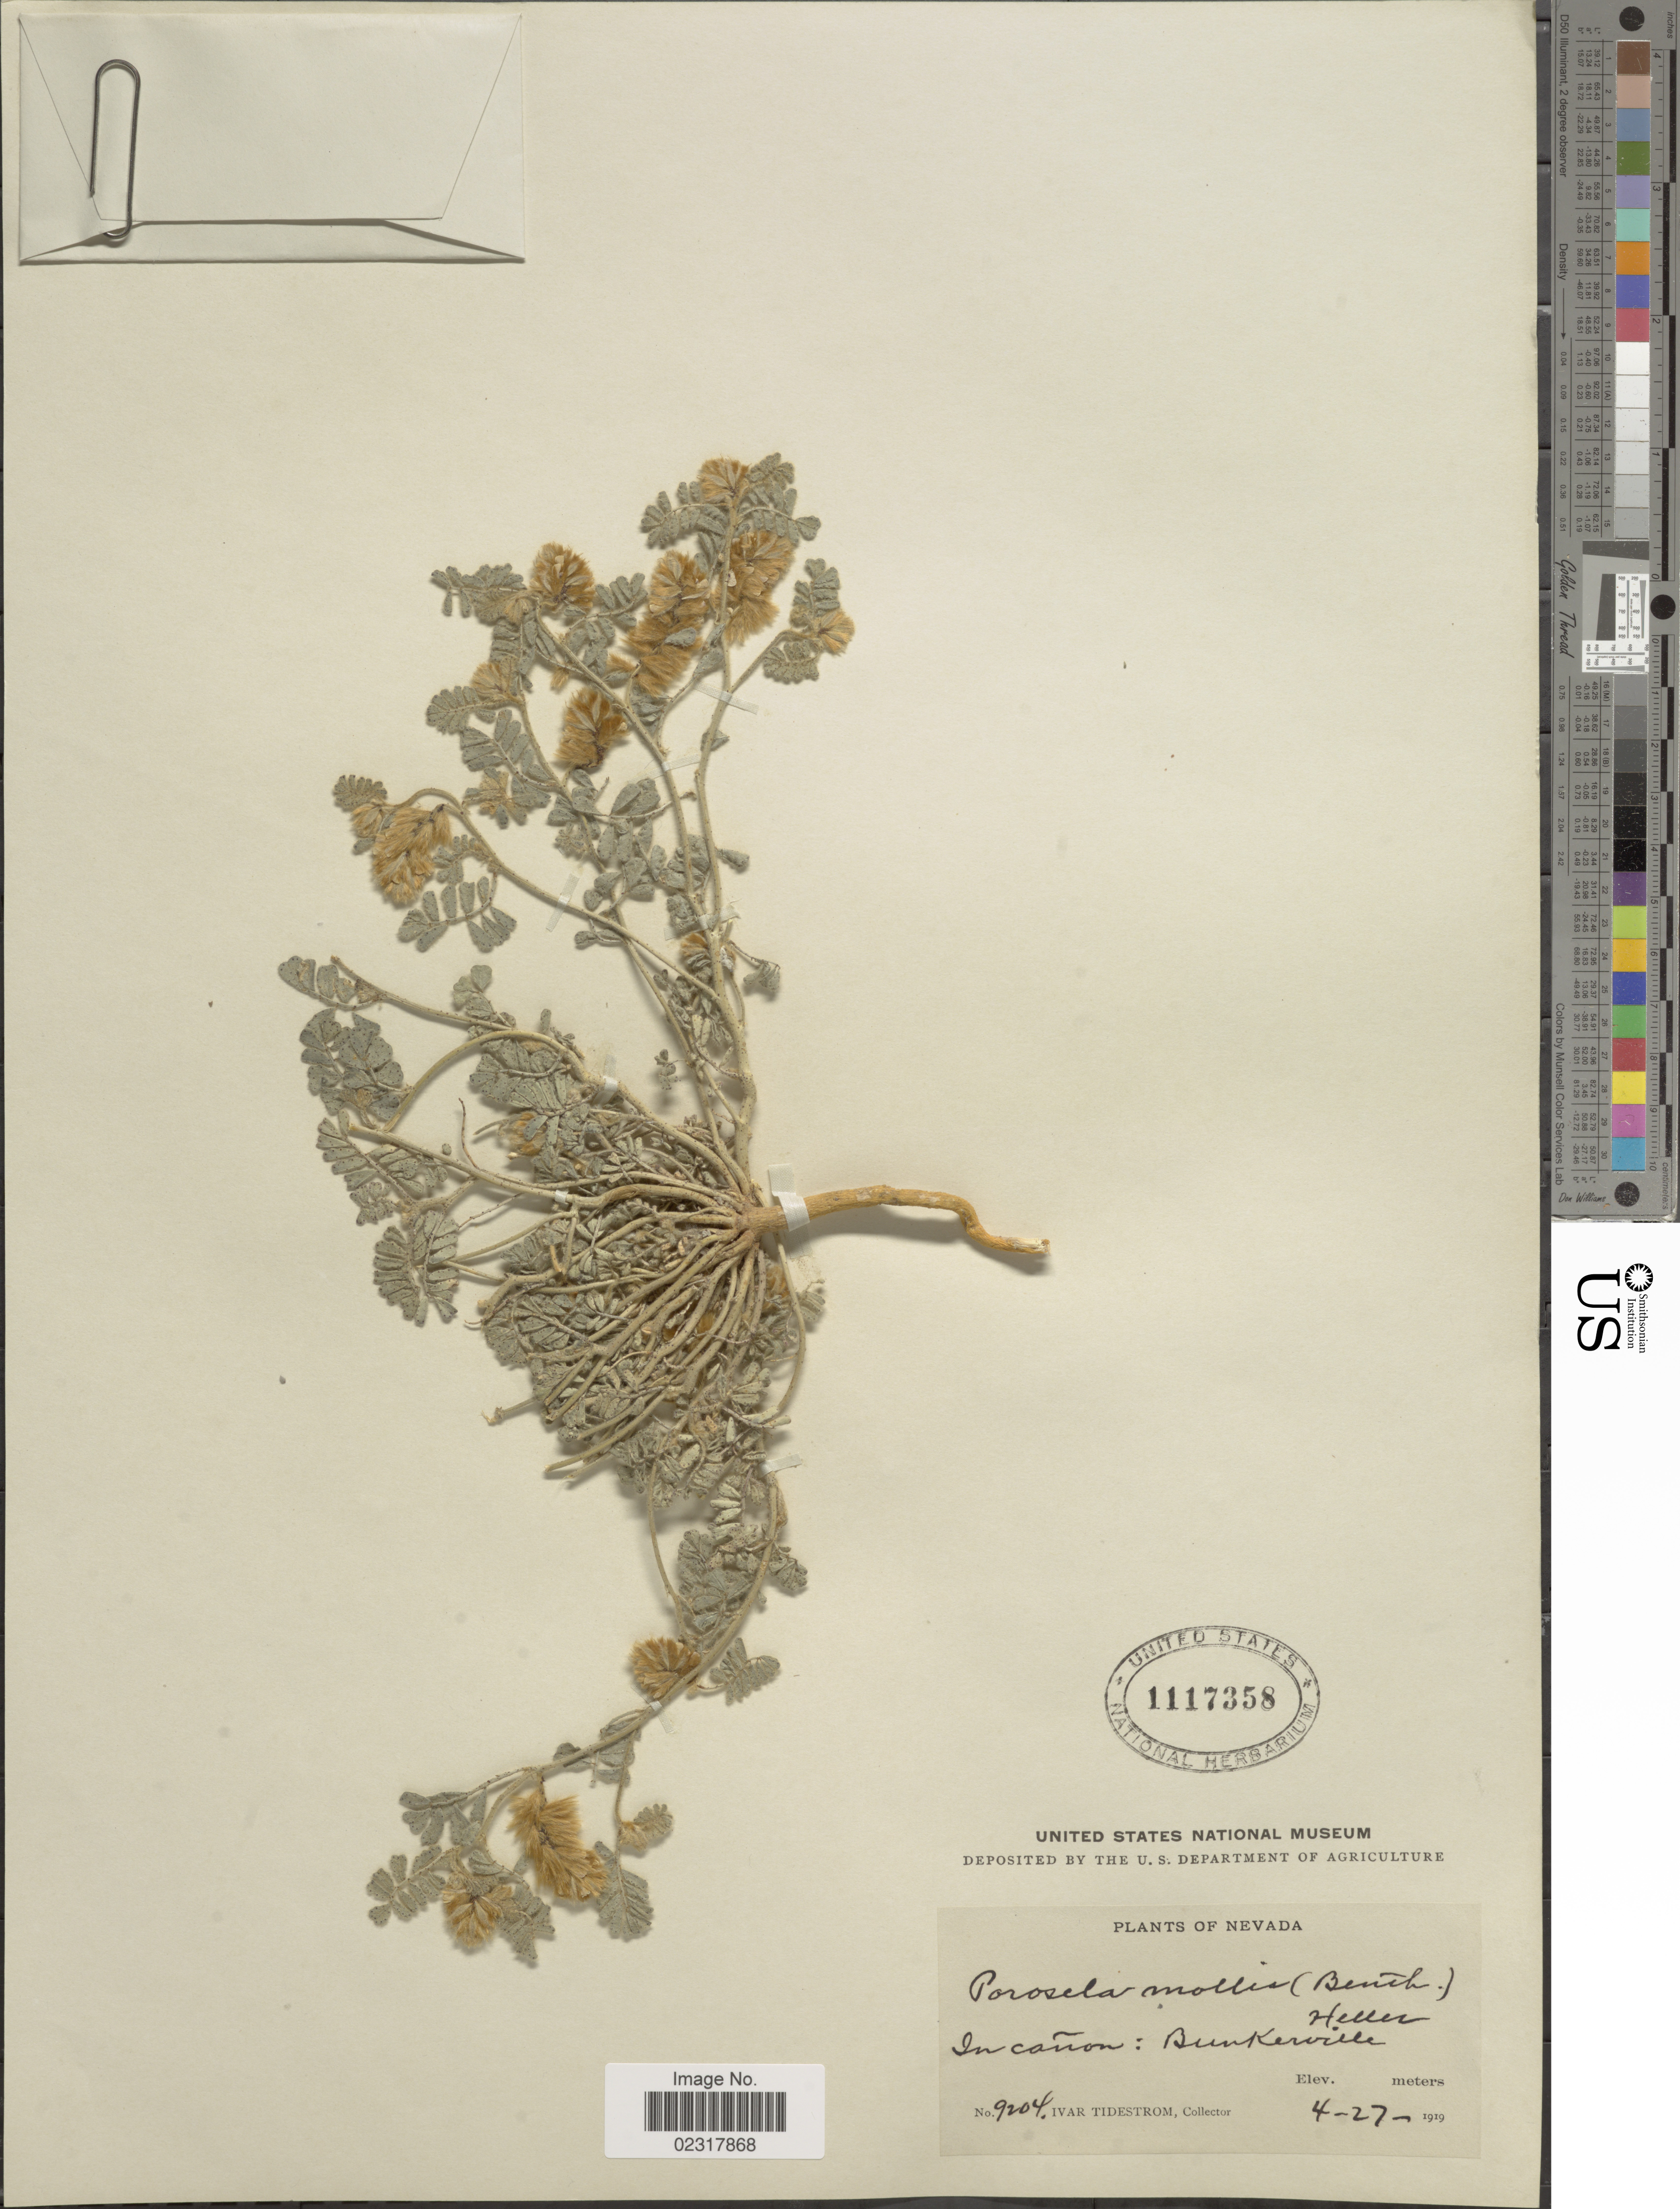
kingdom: Plantae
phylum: Tracheophyta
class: Magnoliopsida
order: Fabales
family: Fabaceae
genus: Dalea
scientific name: Dalea mollissima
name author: (Rydb.) Munz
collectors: I. F. Tidestrom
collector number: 9204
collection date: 1919-04-27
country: United States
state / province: Nevada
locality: In cañon: Bunkerville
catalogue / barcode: US 1117358